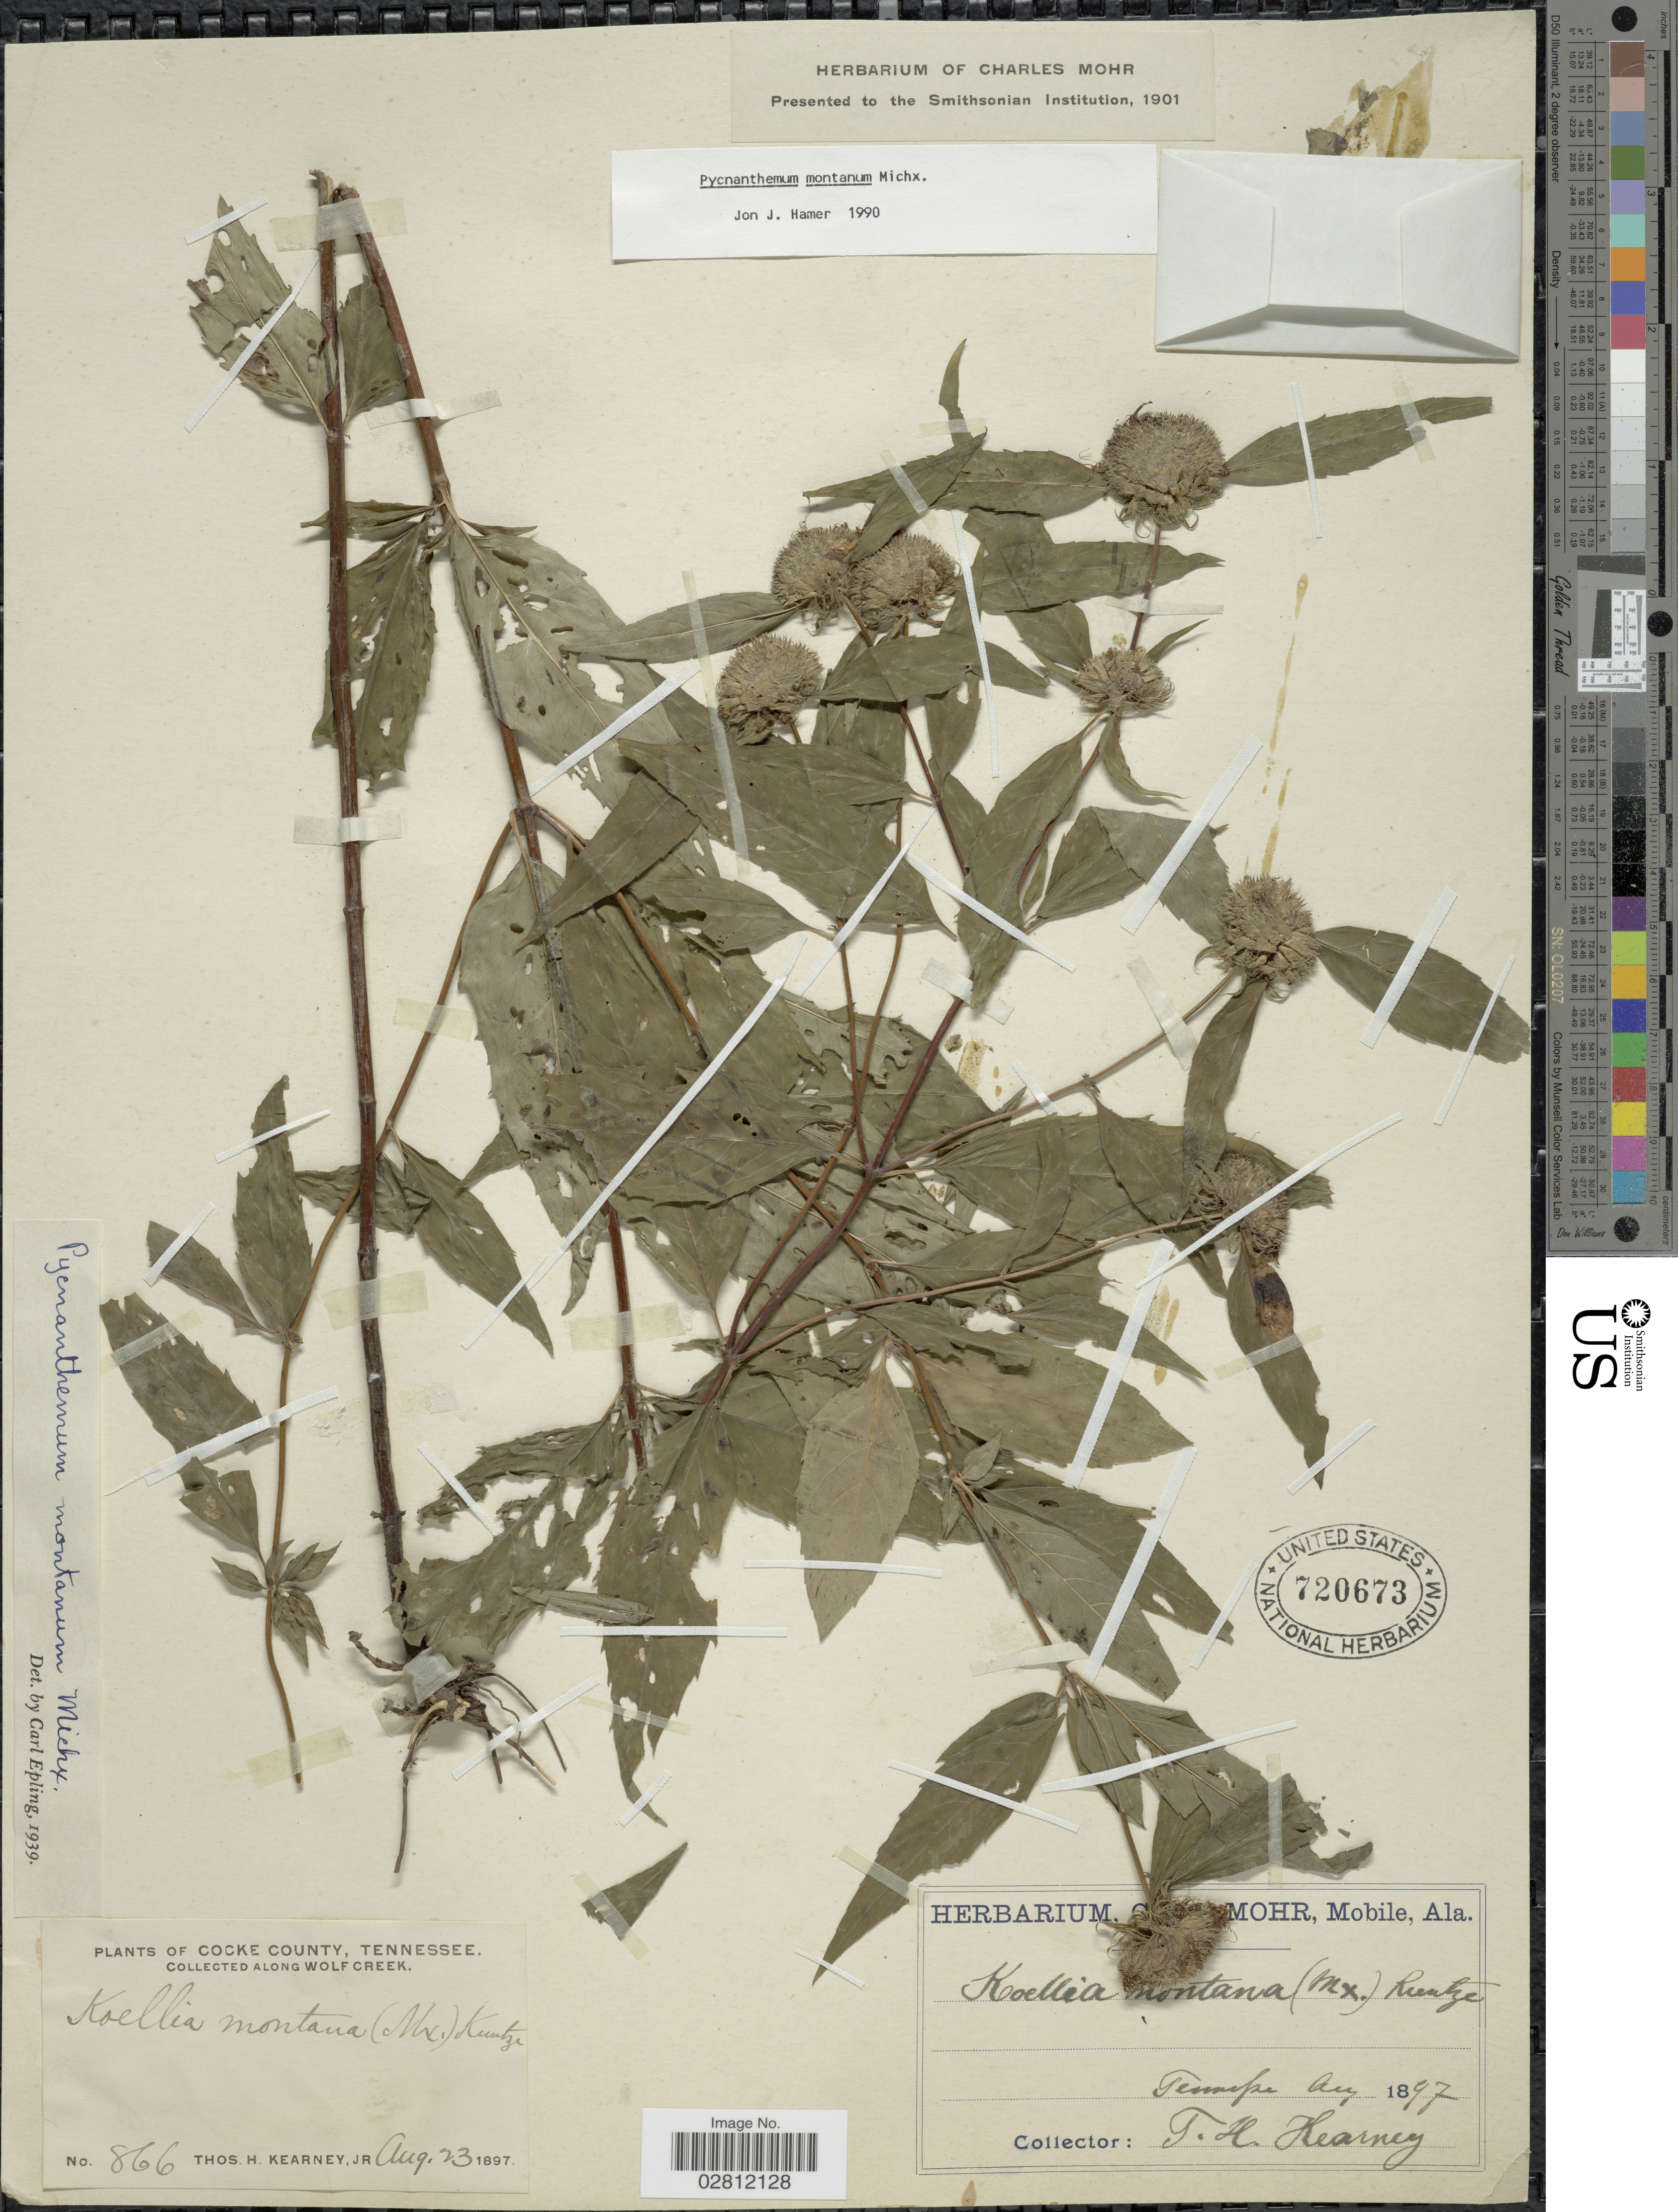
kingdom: Plantae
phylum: Tracheophyta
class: Magnoliopsida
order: Lamiales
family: Lamiaceae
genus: Pycnanthemum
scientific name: Pycnanthemum montanum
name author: Michx.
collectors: T. H. Kearney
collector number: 866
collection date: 1897-08-23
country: United States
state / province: Tennessee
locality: Cocke County, along Wolf Creek.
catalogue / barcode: US 720673